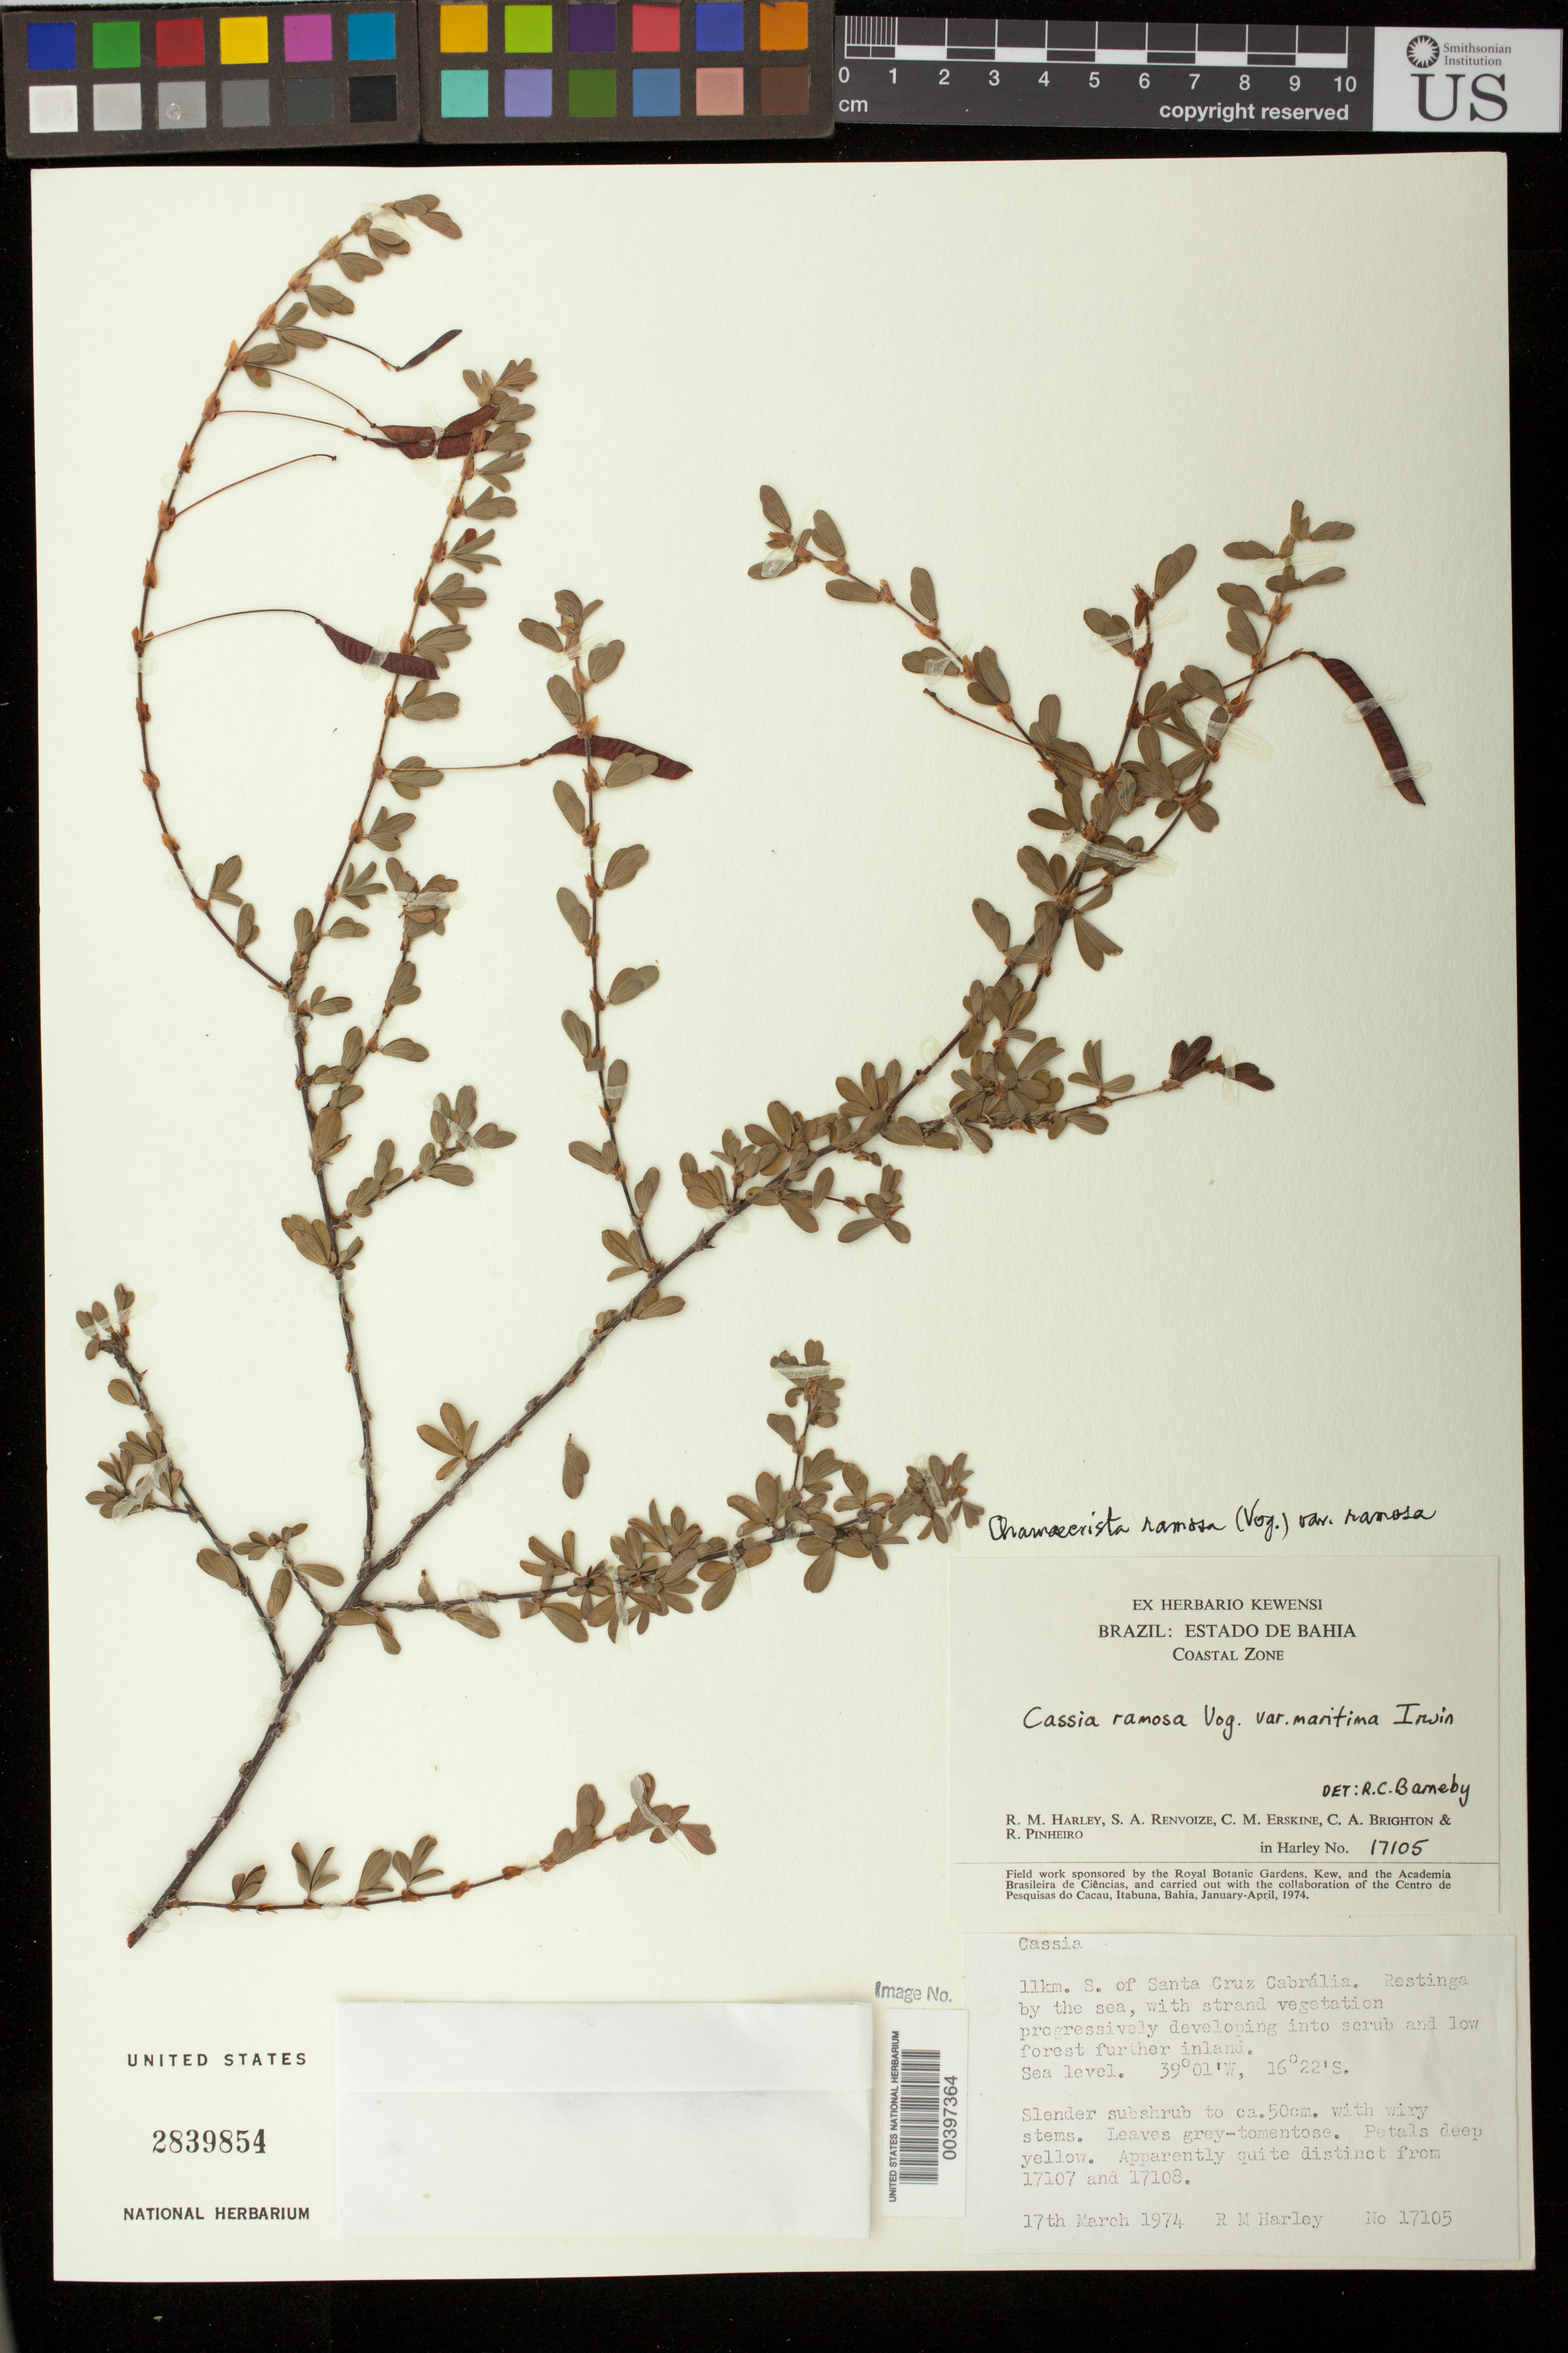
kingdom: Plantae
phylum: Tracheophyta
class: Magnoliopsida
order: Fabales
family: Fabaceae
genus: Chamaecrista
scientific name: Chamaecrista ramosa var. ramosa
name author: (Vogel) H.S. Irwin & Barneby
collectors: R. M. Harley, S. A. Renvoize, C. Erskine, C. Brighton & R. S. Pinheiro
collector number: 17105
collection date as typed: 17 Mar 1974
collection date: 1974-03-17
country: Brazil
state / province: Bahia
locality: Coastal zone; 11 km. S. of Santa Cruz Cabrália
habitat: Restinga by the sea, with strand vegetation progressively developing into scrub and low forest further inland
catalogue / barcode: US 2839854